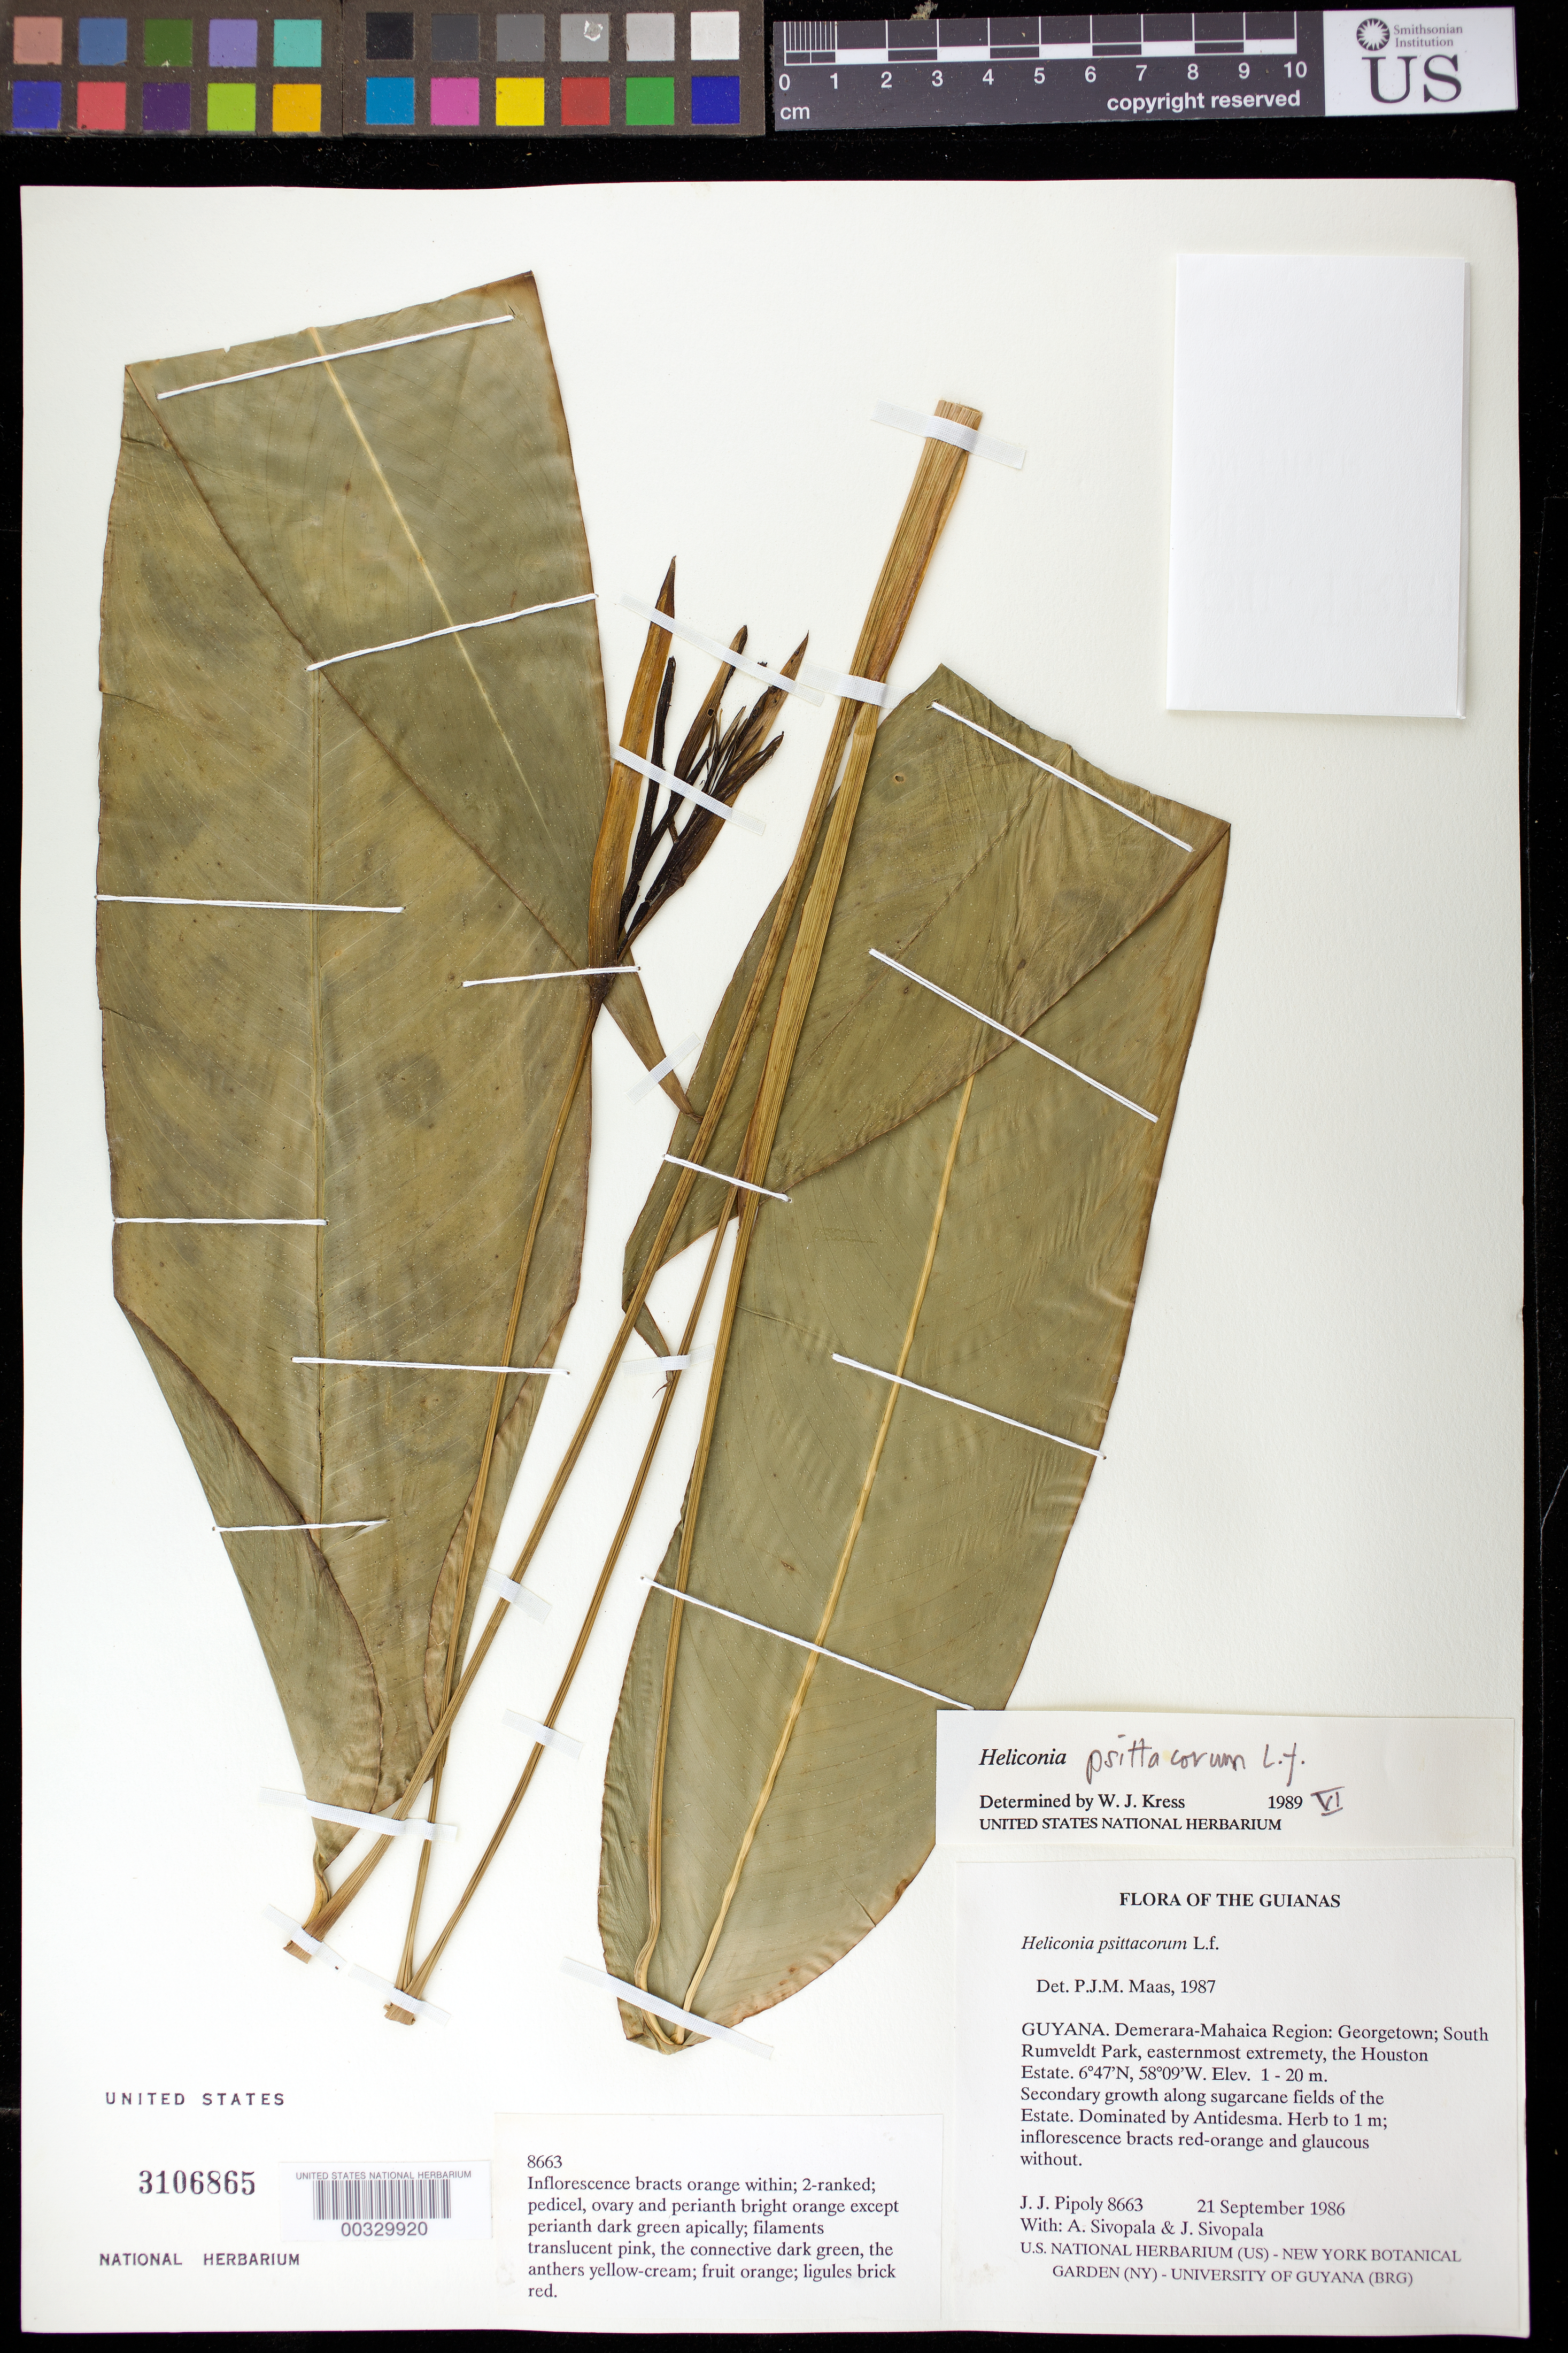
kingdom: Plantae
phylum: Tracheophyta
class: Liliopsida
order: Zingiberales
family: Heliconiaceae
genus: Heliconia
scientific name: Heliconia psittacorum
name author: L. f.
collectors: J. J. Pipoly, A. Sivopala & J. Sivopala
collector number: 8663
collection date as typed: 21 Sep 1986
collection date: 1986-09-21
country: Guyana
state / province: Demerara-Mahaica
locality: Georgetown; south rumveldt park, easternmost extremity, the houston estate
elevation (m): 1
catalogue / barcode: US 3106865